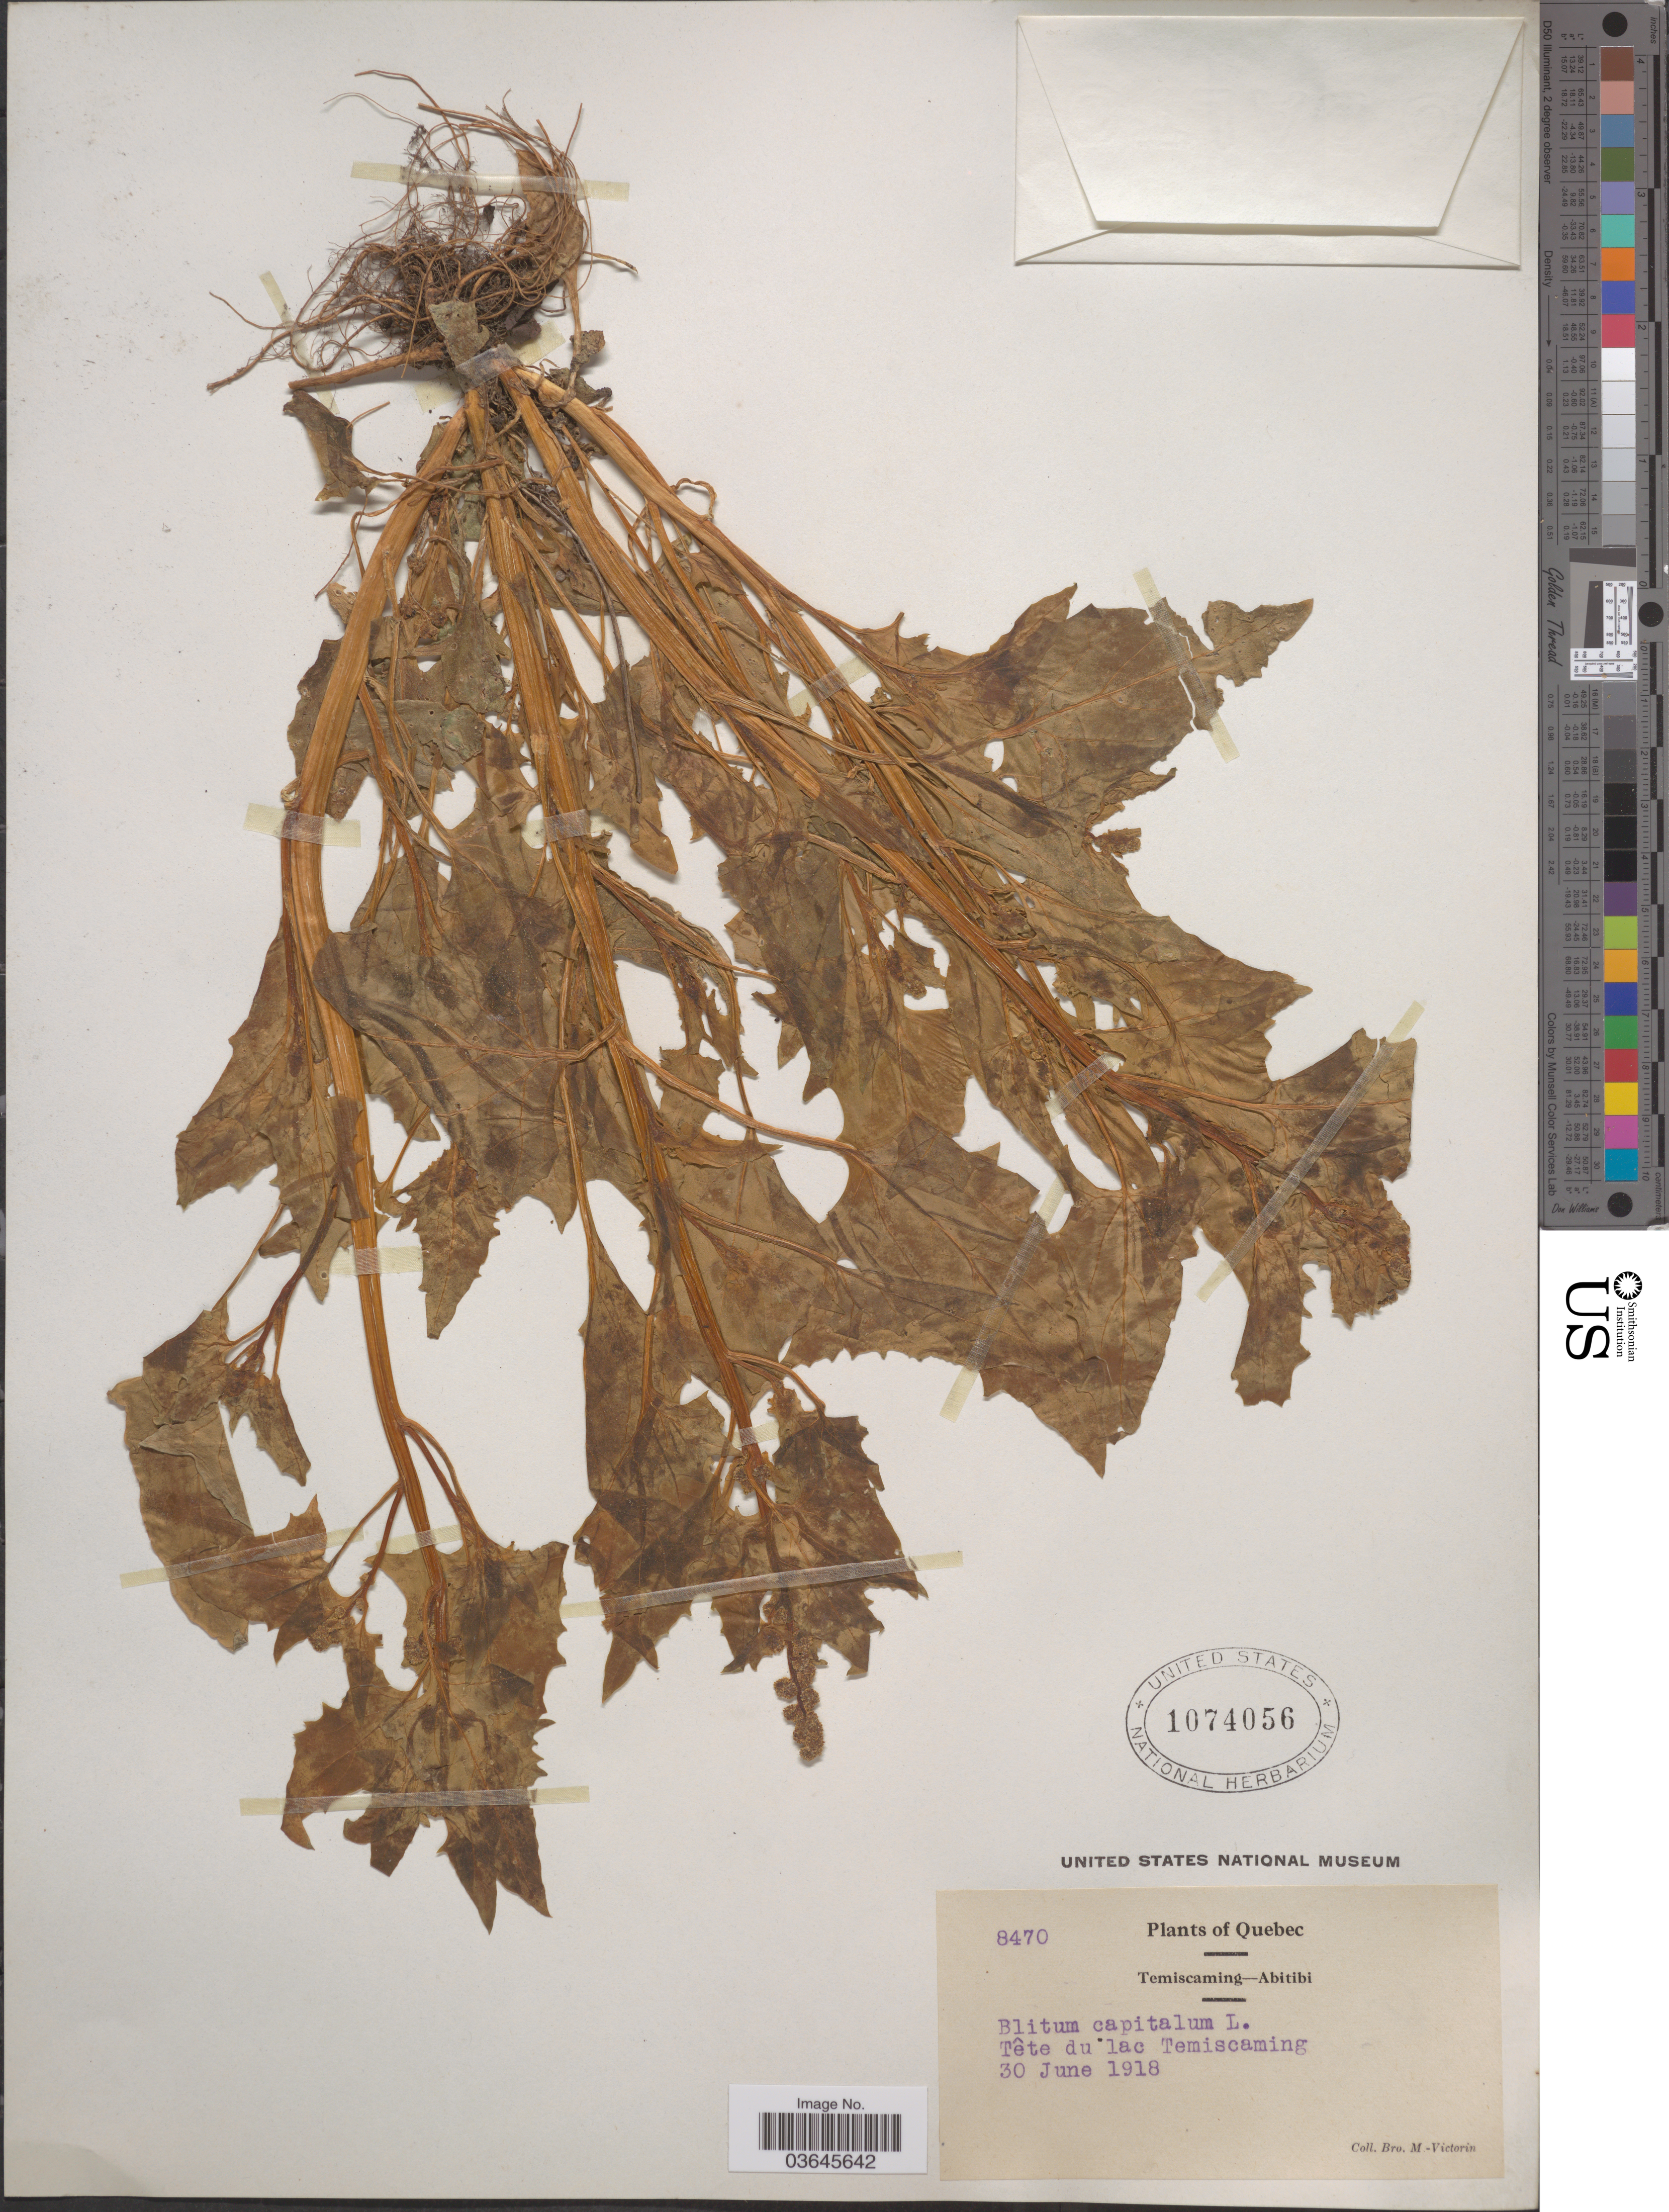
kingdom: Plantae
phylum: Tracheophyta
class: Magnoliopsida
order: Caryophyllales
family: Amaranthaceae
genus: Blitum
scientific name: Blitum capitatum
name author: L.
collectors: Fr. Marie-Victorin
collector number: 8470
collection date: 1918-06-30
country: Canada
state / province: Quebec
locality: Temiscaming-Abitibi. Tête du lac Temiscaming.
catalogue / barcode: US 1074056